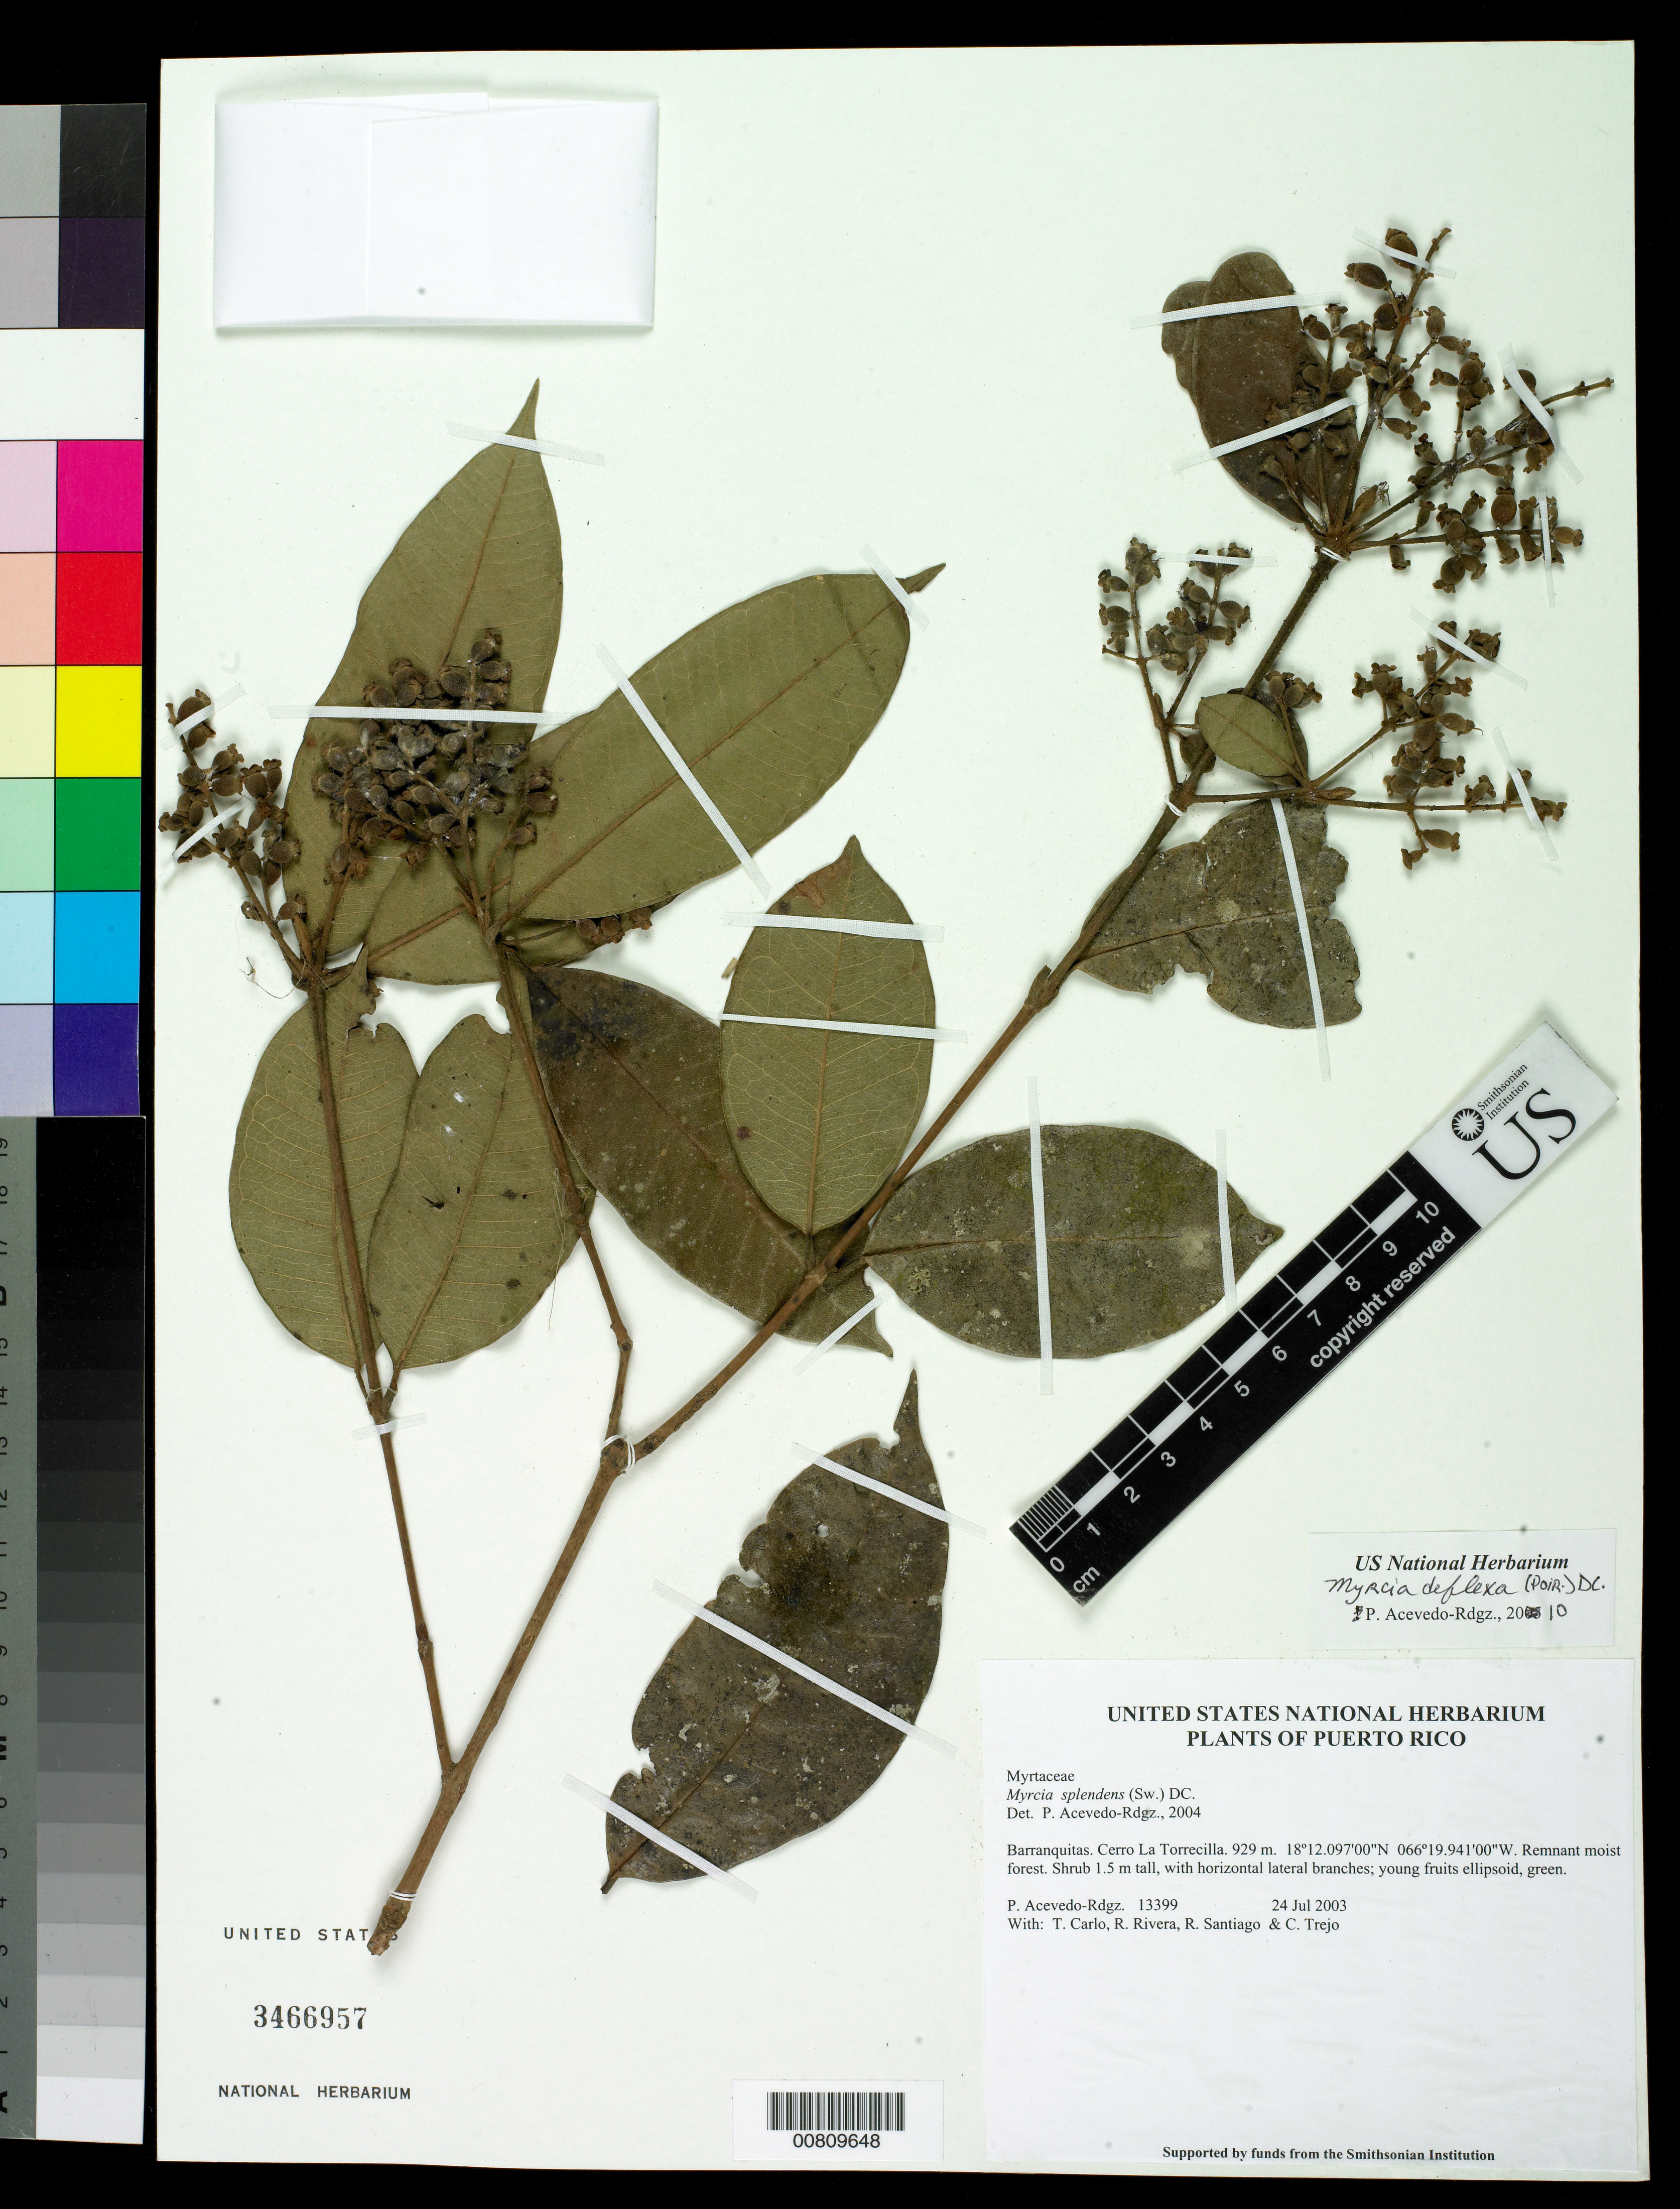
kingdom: Plantae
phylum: Tracheophyta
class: Magnoliopsida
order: Myrtales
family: Myrtaceae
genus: Myrcia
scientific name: Myrcia deflexa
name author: (Poir.) DC.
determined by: Acevedo-Rodríguez, P., (BOT), Smithsonian Institution - National Museum of Natural History (UNITED STATES)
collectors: P. Acevedo-Rodr., T. Carlo, R. Rivera, R. Santiago & C. Trejo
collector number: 13399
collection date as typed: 24 Jul 2003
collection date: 2003-07-24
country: Puerto Rico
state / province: Barranquitas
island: Puerto Rico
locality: Barranquitas. Cerro La Torrecilla.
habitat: Remnant moist forest.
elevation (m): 929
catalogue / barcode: US 3466957